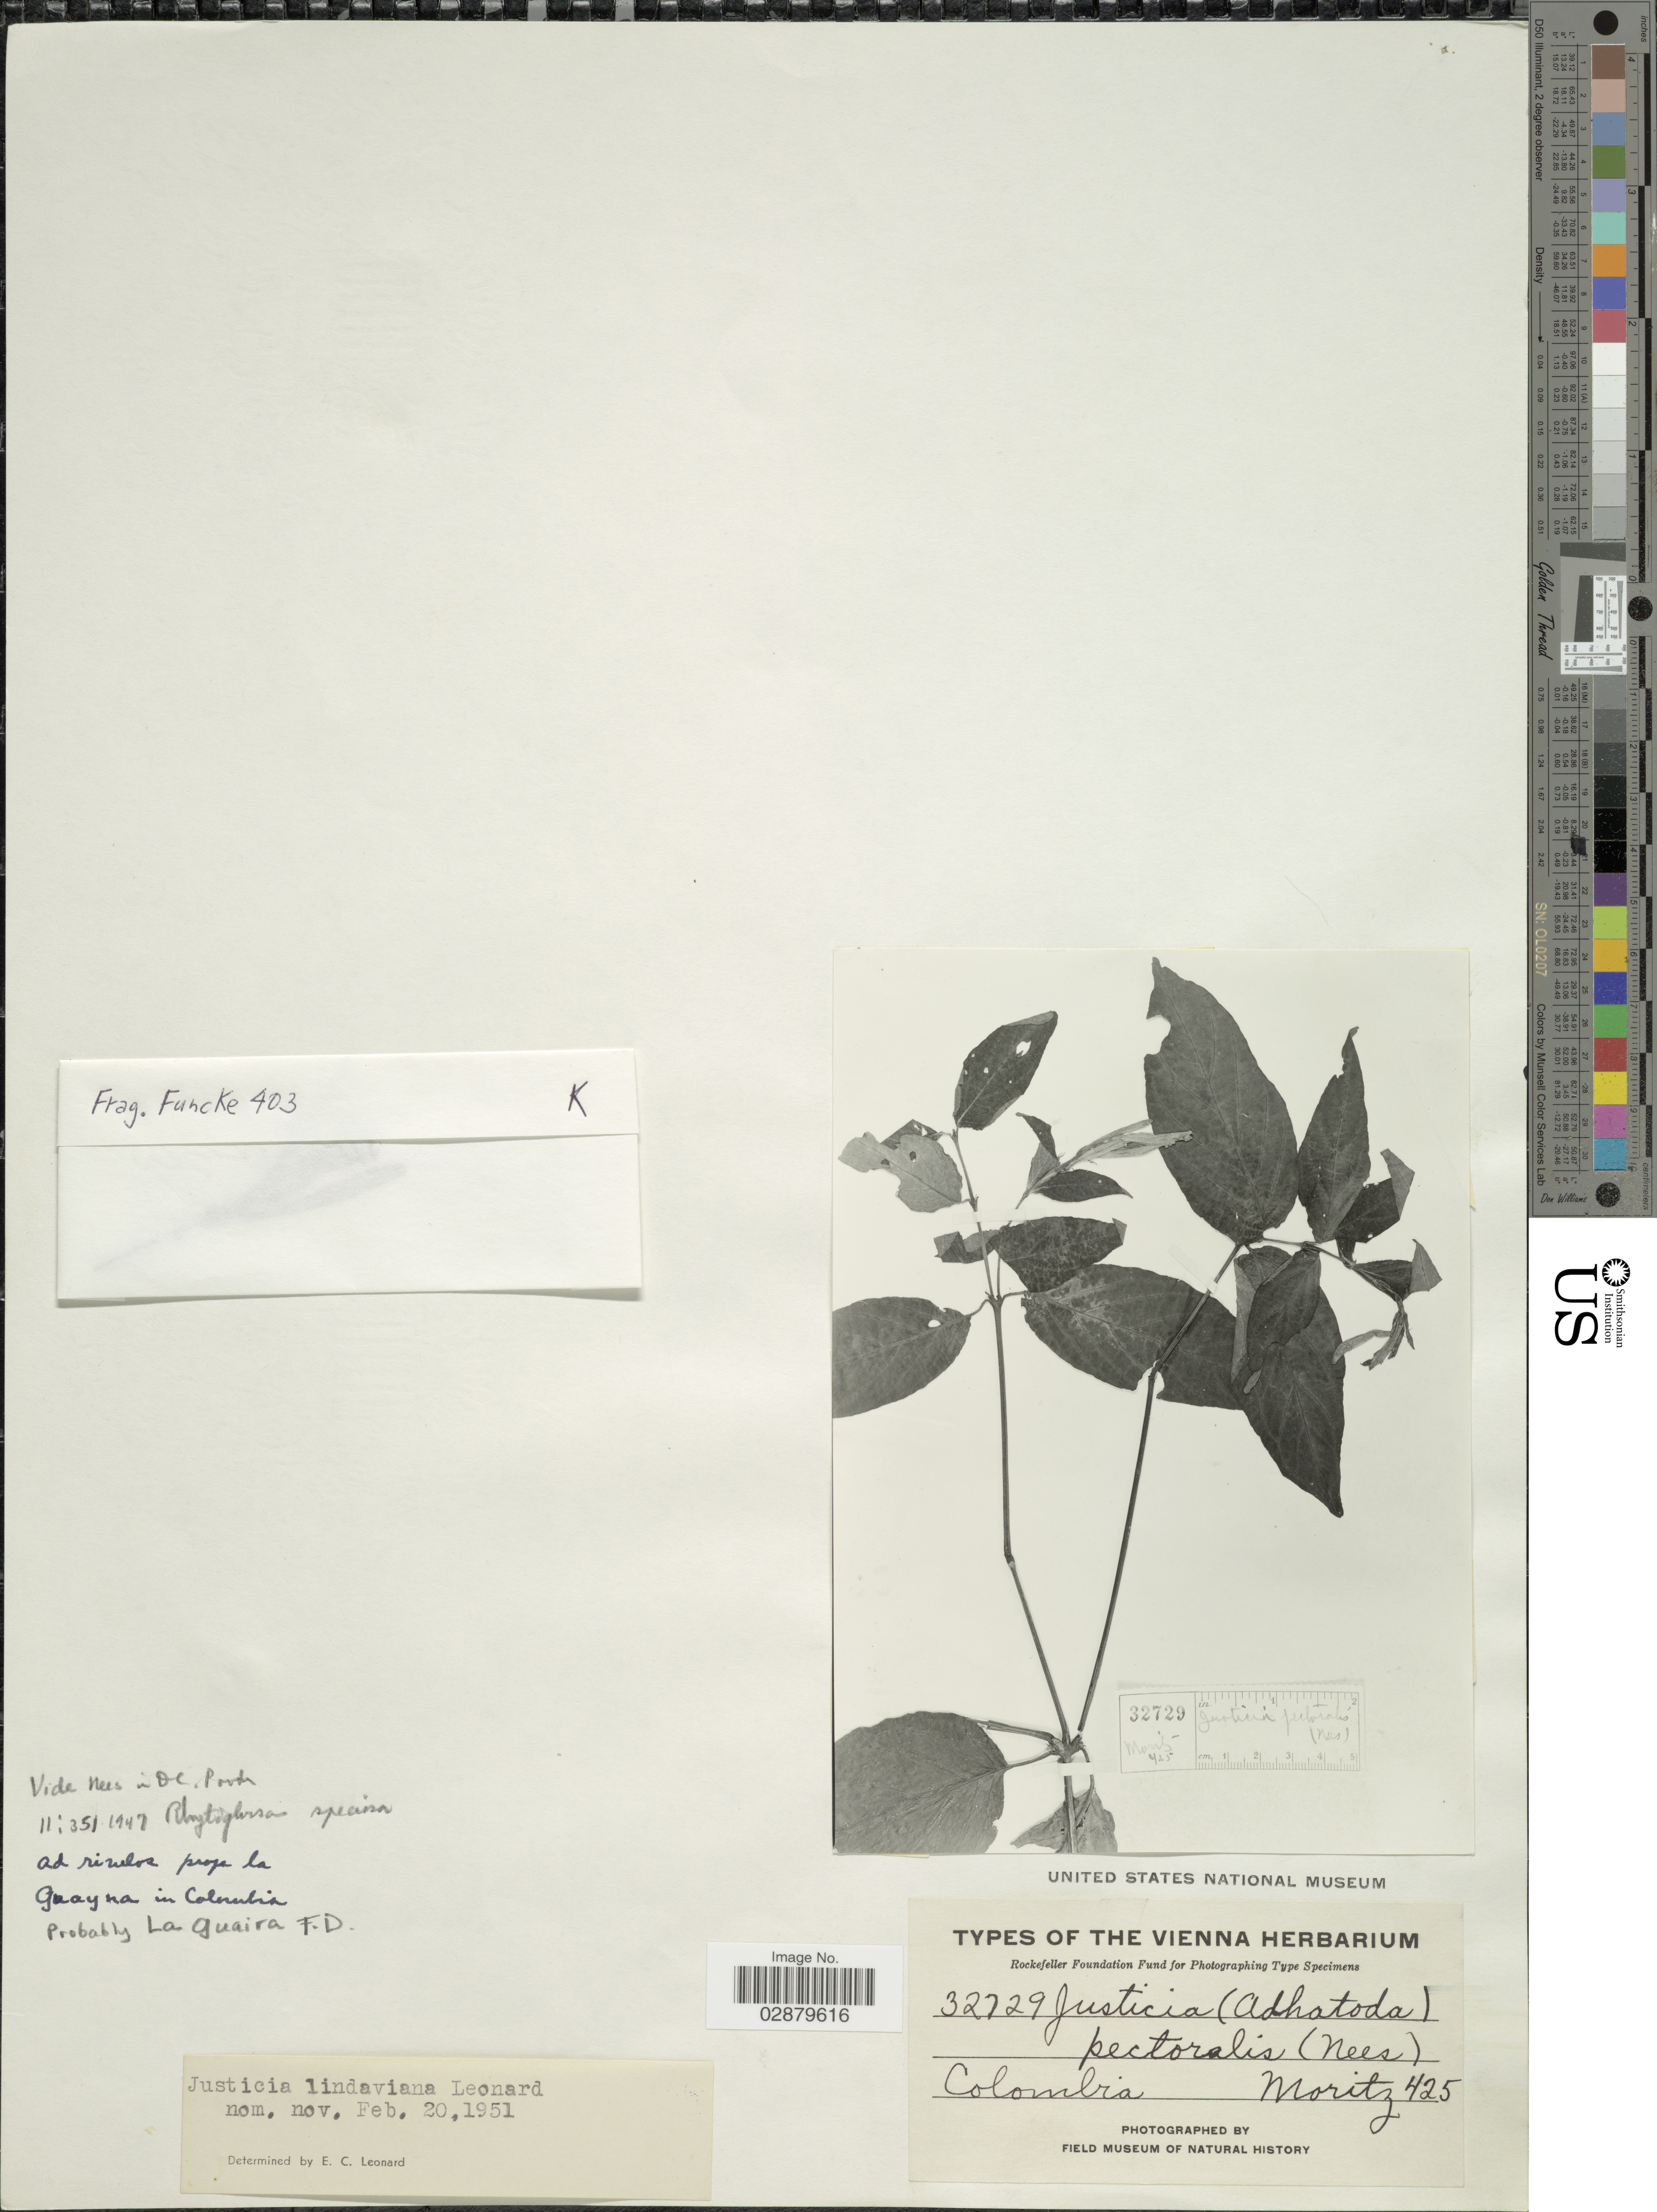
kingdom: Plantae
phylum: Tracheophyta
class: Magnoliopsida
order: Lamiales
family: Acanthaceae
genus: Justicia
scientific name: Justicia lindaviana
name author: Leonard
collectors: Mortiz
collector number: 425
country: Colombia